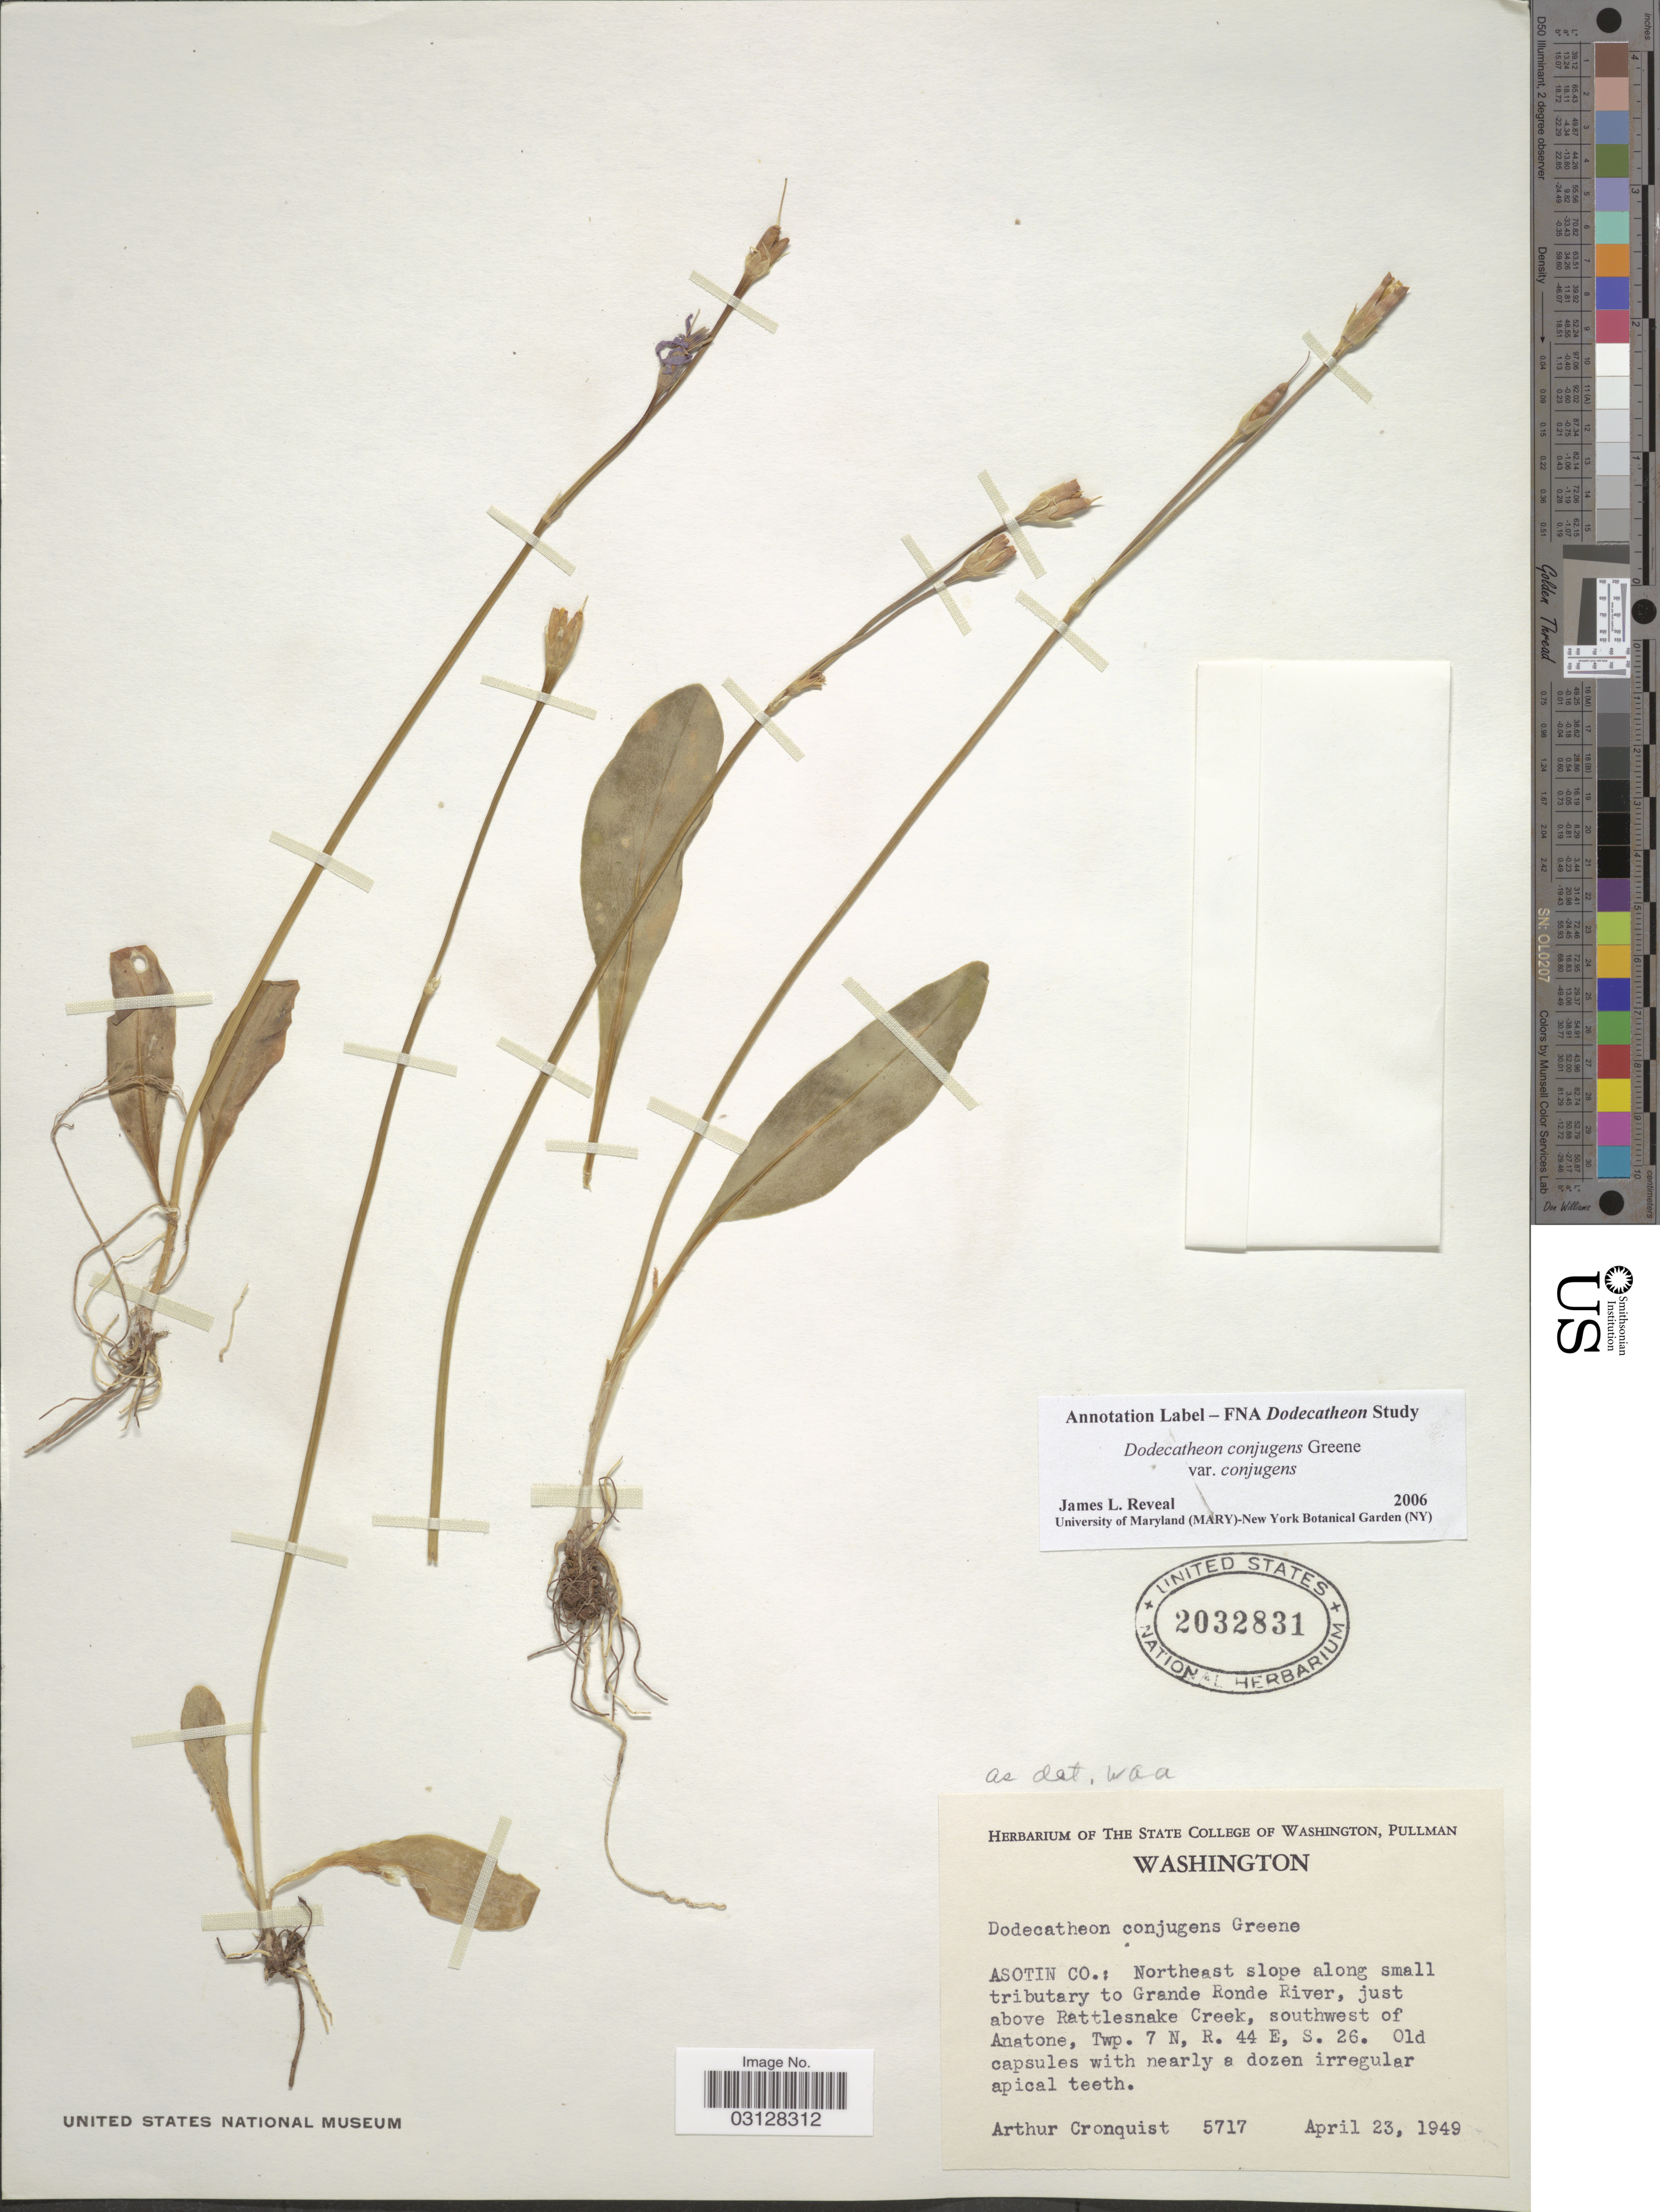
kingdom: Plantae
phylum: Tracheophyta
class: Magnoliopsida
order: Ericales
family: Primulaceae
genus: Dodecatheon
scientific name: Dodecatheon conjugens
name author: Greene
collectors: A. J. Cronquist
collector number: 5717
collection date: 1949-04-23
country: United States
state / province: Washington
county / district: Asotin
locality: Asotin Co.: Northeast slope along small tributary to Grande Ronde River, just above Rattlesnake Creek, southwest of Anatone, Twp. 7 N, R. 44 E, S. 26.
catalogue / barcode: US 2032831